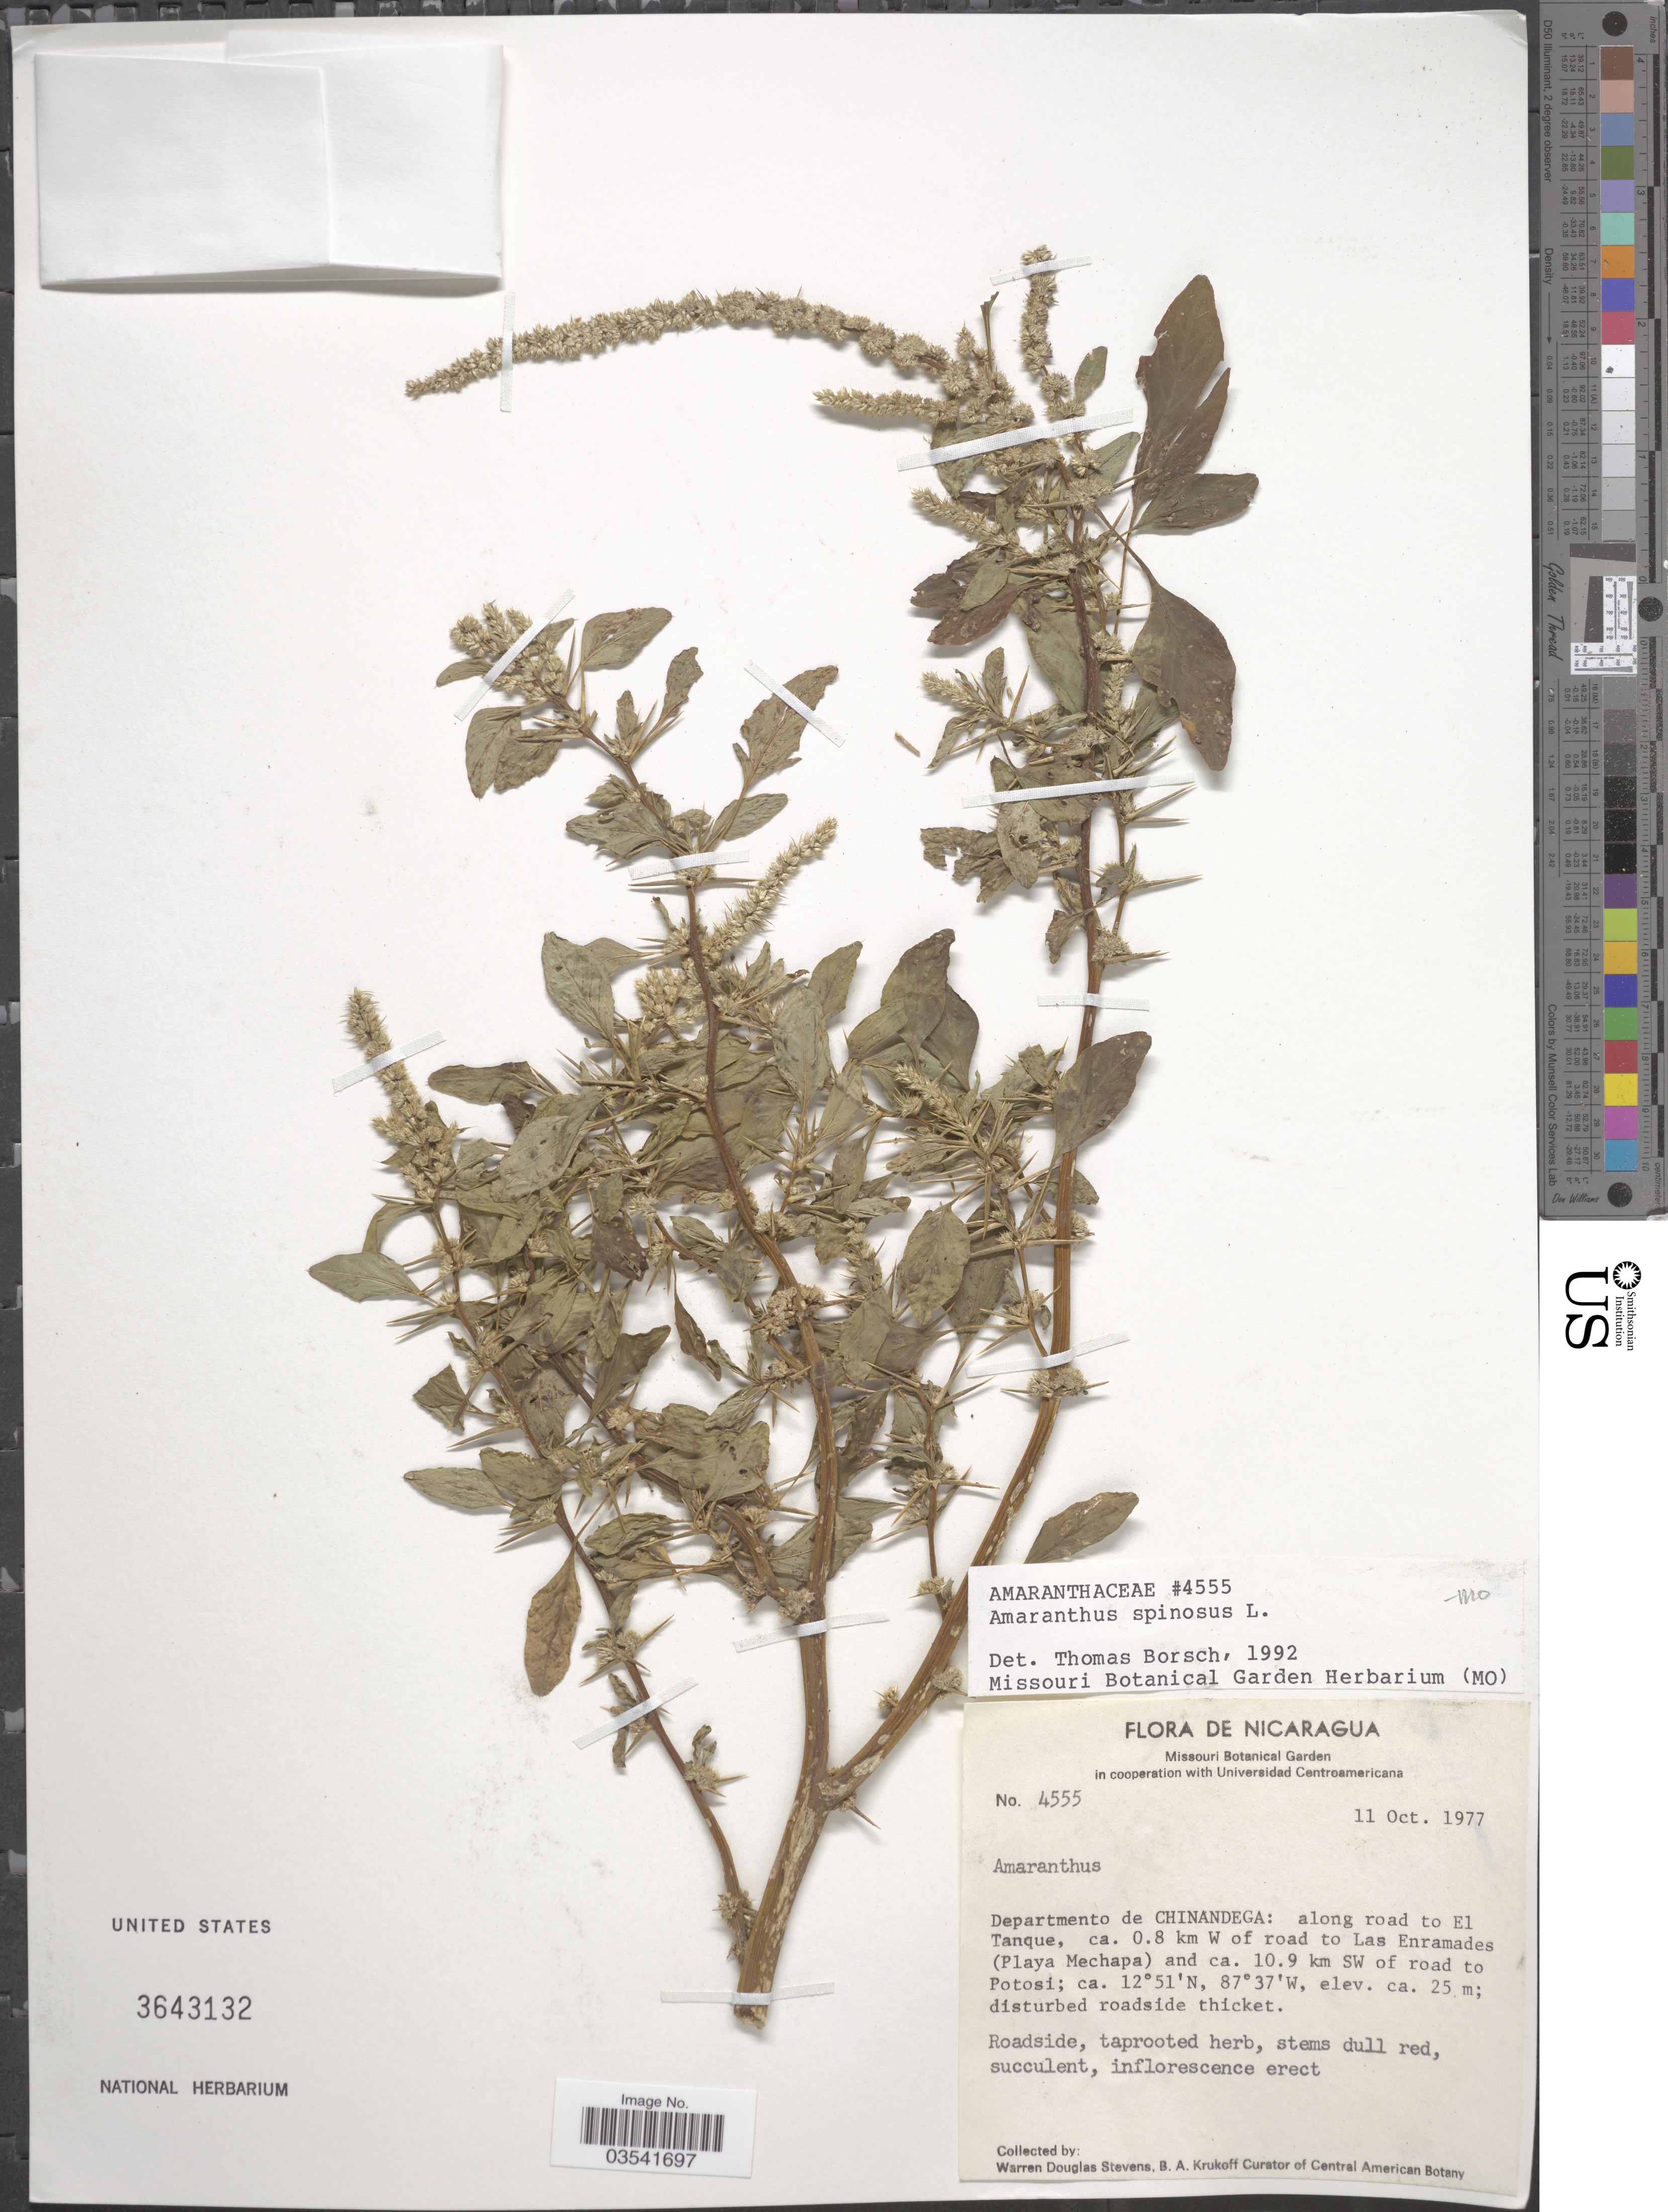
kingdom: Plantae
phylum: Tracheophyta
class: Magnoliopsida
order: Caryophyllales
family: Amaranthaceae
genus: Amaranthus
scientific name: Amaranthus spinosus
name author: L.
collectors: W. D. Stevens & B. A. Krukoff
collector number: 4555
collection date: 1977-10-11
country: Nicaragua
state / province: Chinandega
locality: Departamento de Chinandega: along road to El Tanque, ca. 0.8 km W of road to Las Enramades (Playa Mechapa) and ca. 10.9 km SW of road to Potosi.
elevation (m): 25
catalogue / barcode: US 3643132